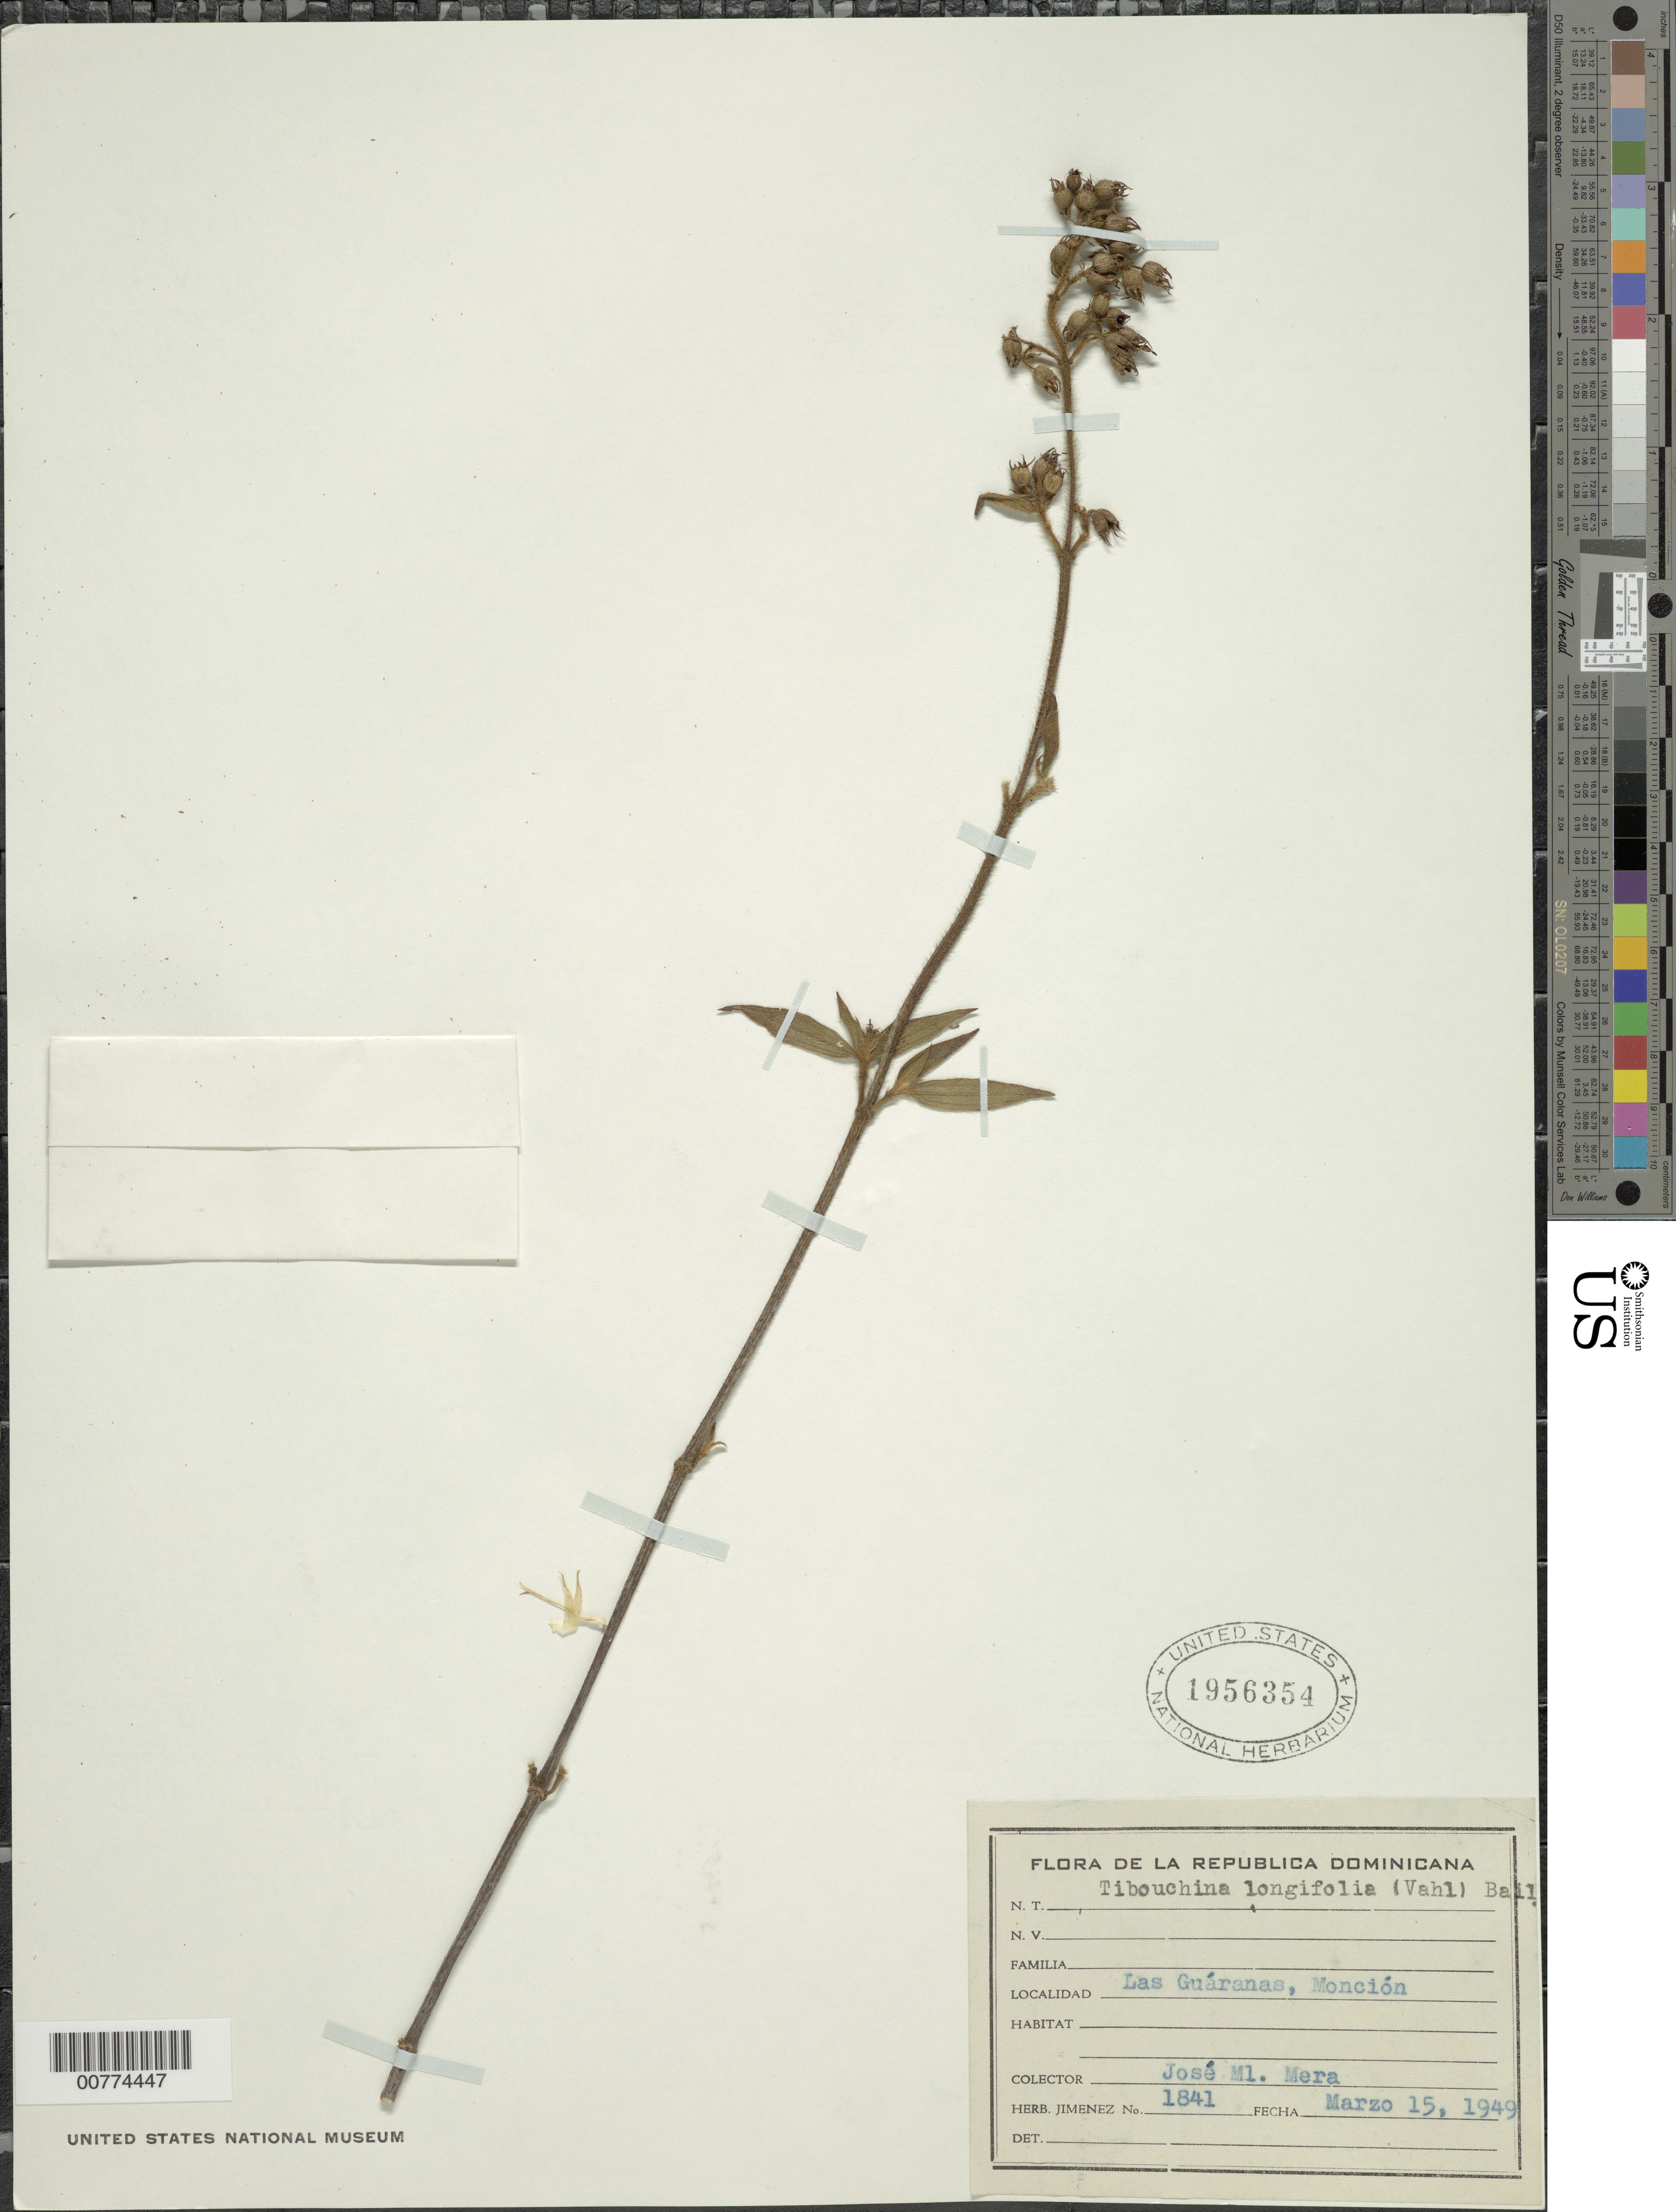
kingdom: Plantae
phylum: Tracheophyta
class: Magnoliopsida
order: Myrtales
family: Melastomataceae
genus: Chaetogastra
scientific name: Chaetogastra longifolia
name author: (Vahl) DC.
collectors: J. Mera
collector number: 1841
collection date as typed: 15 Mar 1949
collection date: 1949-03-15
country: Dominican Republic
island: Hispaniola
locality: Monción, Las Guáranas.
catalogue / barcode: US 1956354